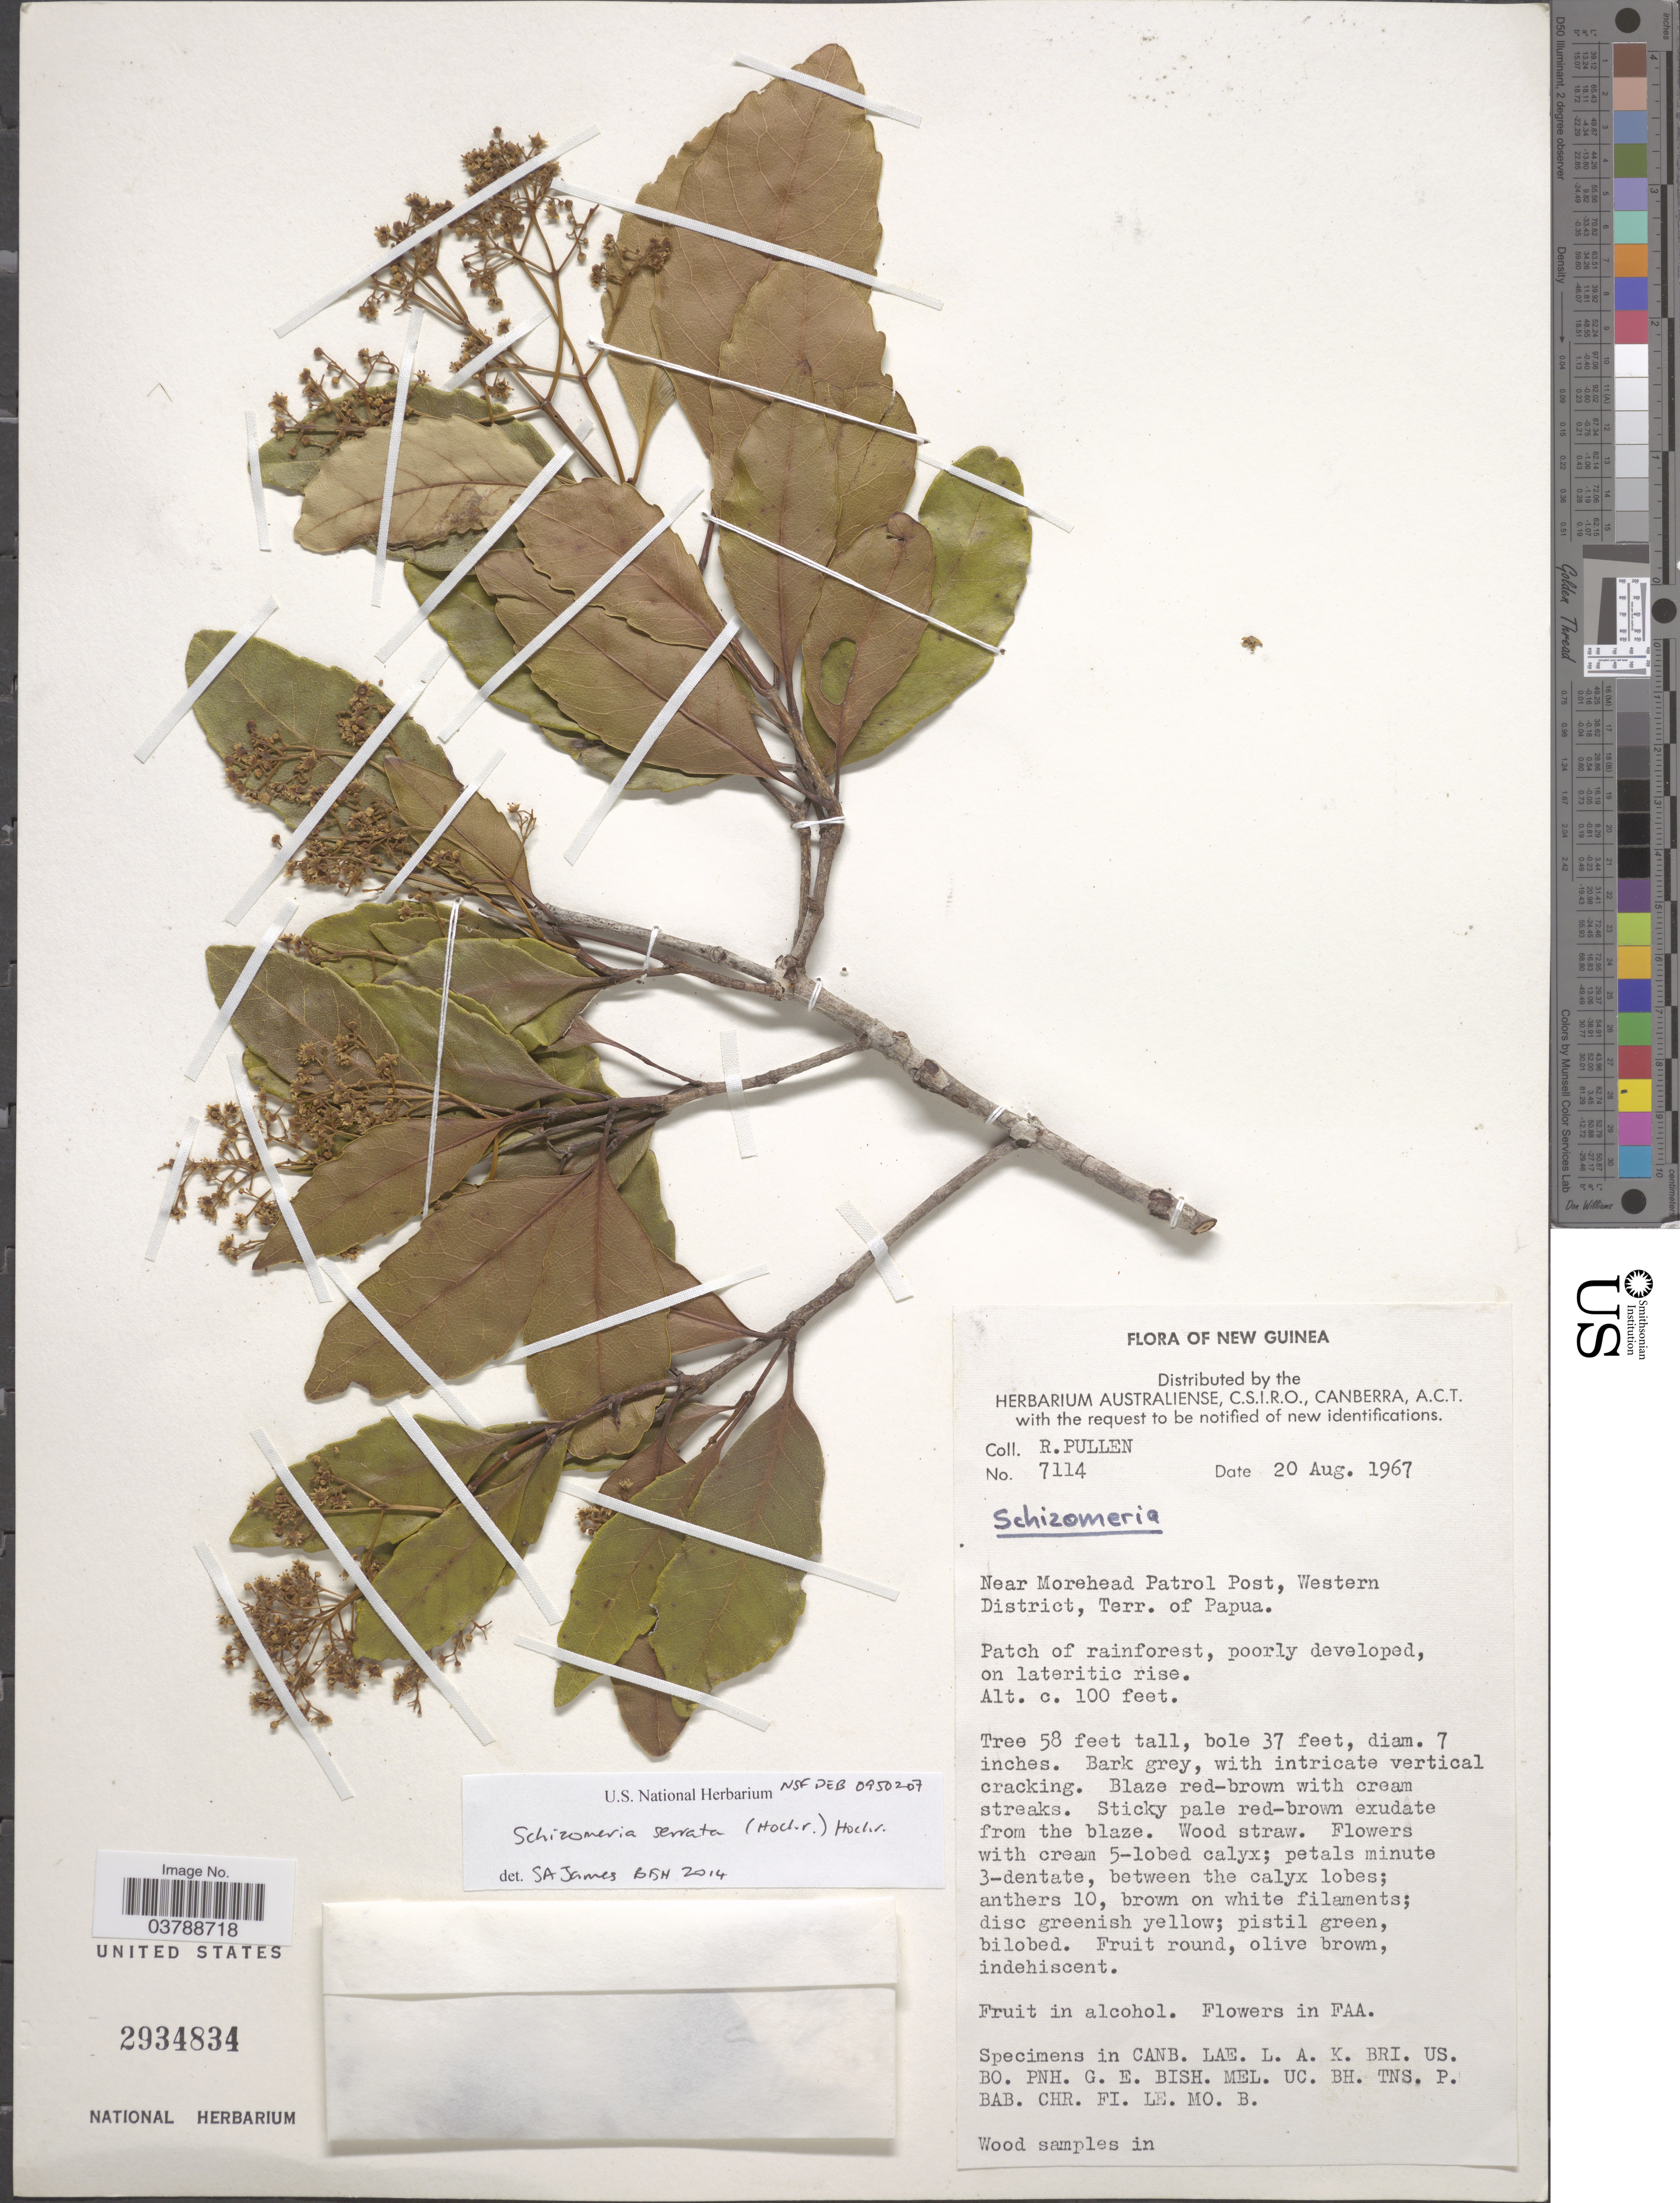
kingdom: Plantae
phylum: Tracheophyta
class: Magnoliopsida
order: Oxalidales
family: Cunoniaceae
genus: Schizomeria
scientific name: Schizomeria serrata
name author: (Hochr.) Hochr.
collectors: R. Pullen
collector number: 7114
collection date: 1967-08-20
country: Papua New Guinea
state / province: Manus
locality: New Guinea. Near Morehead Patrol Post, Western District, Terr. of Papua.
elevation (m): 30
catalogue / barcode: US 2934834